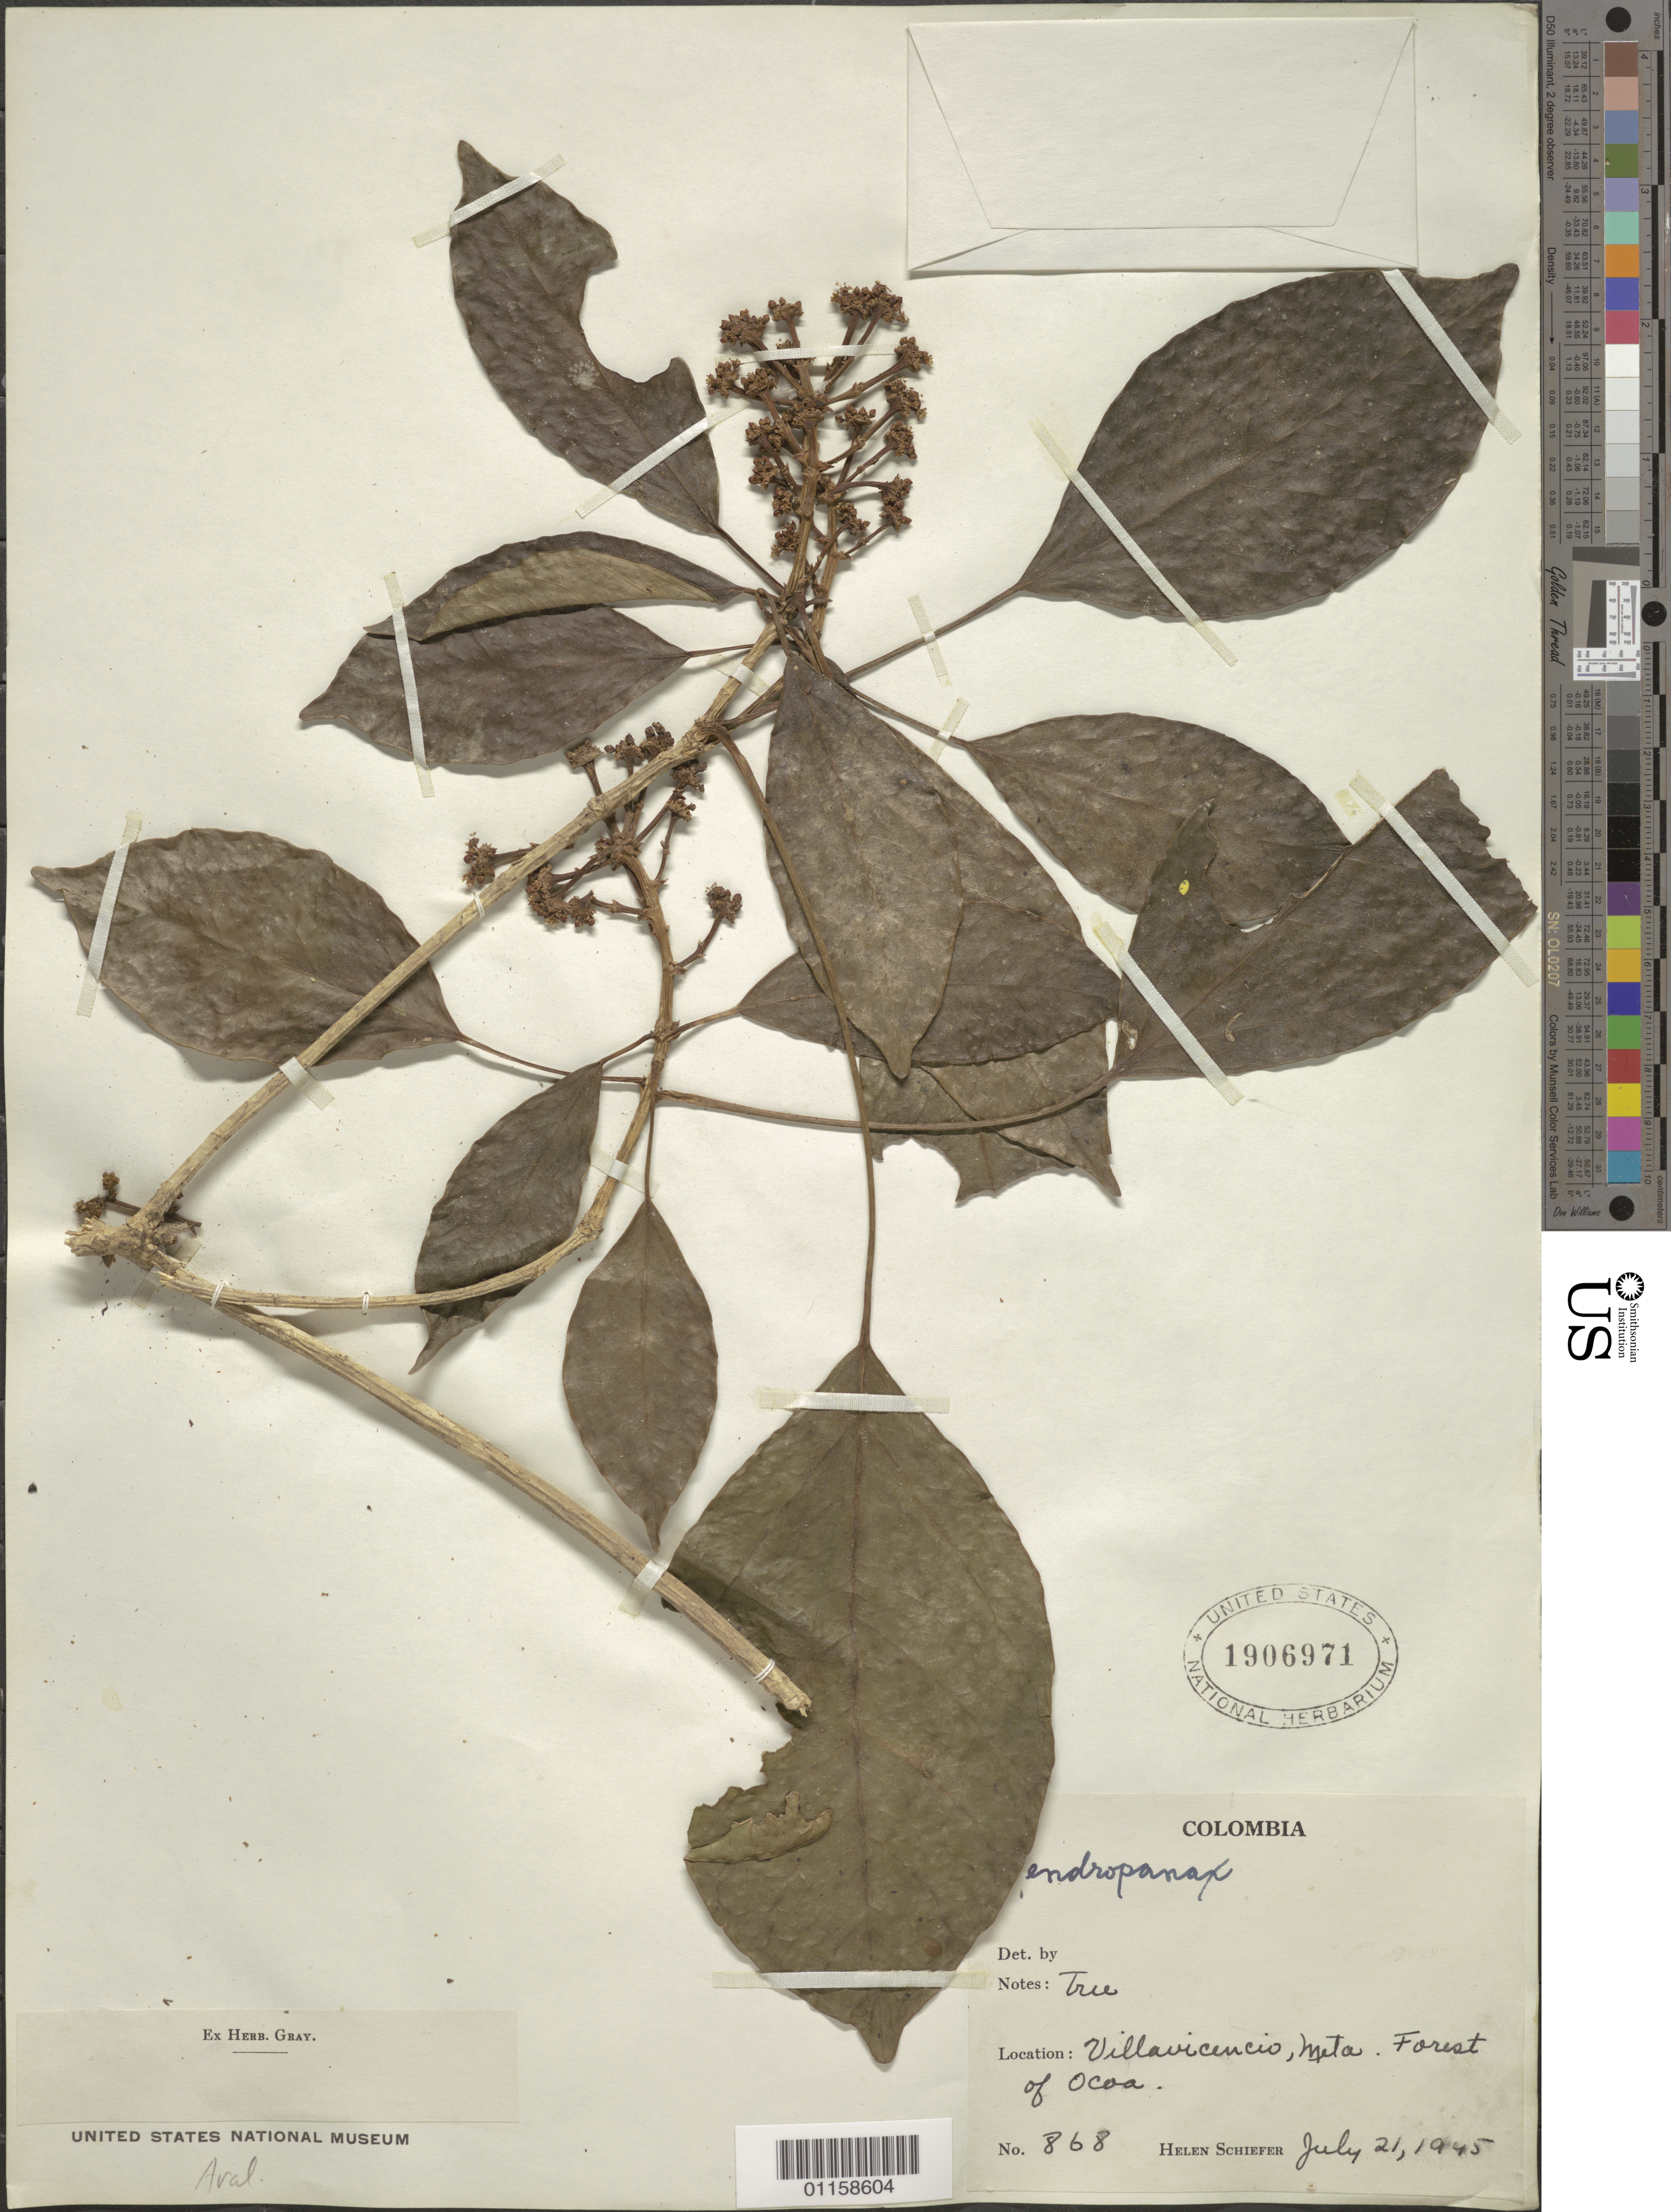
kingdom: Plantae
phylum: Tracheophyta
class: Magnoliopsida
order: Apiales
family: Araliaceae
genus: Dendropanax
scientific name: Dendropanax sp.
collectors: H. Schiefer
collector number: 868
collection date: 1945-07-21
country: Colombia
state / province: Meta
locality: Villavicencio.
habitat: Tree. Forest.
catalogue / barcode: US 1906971